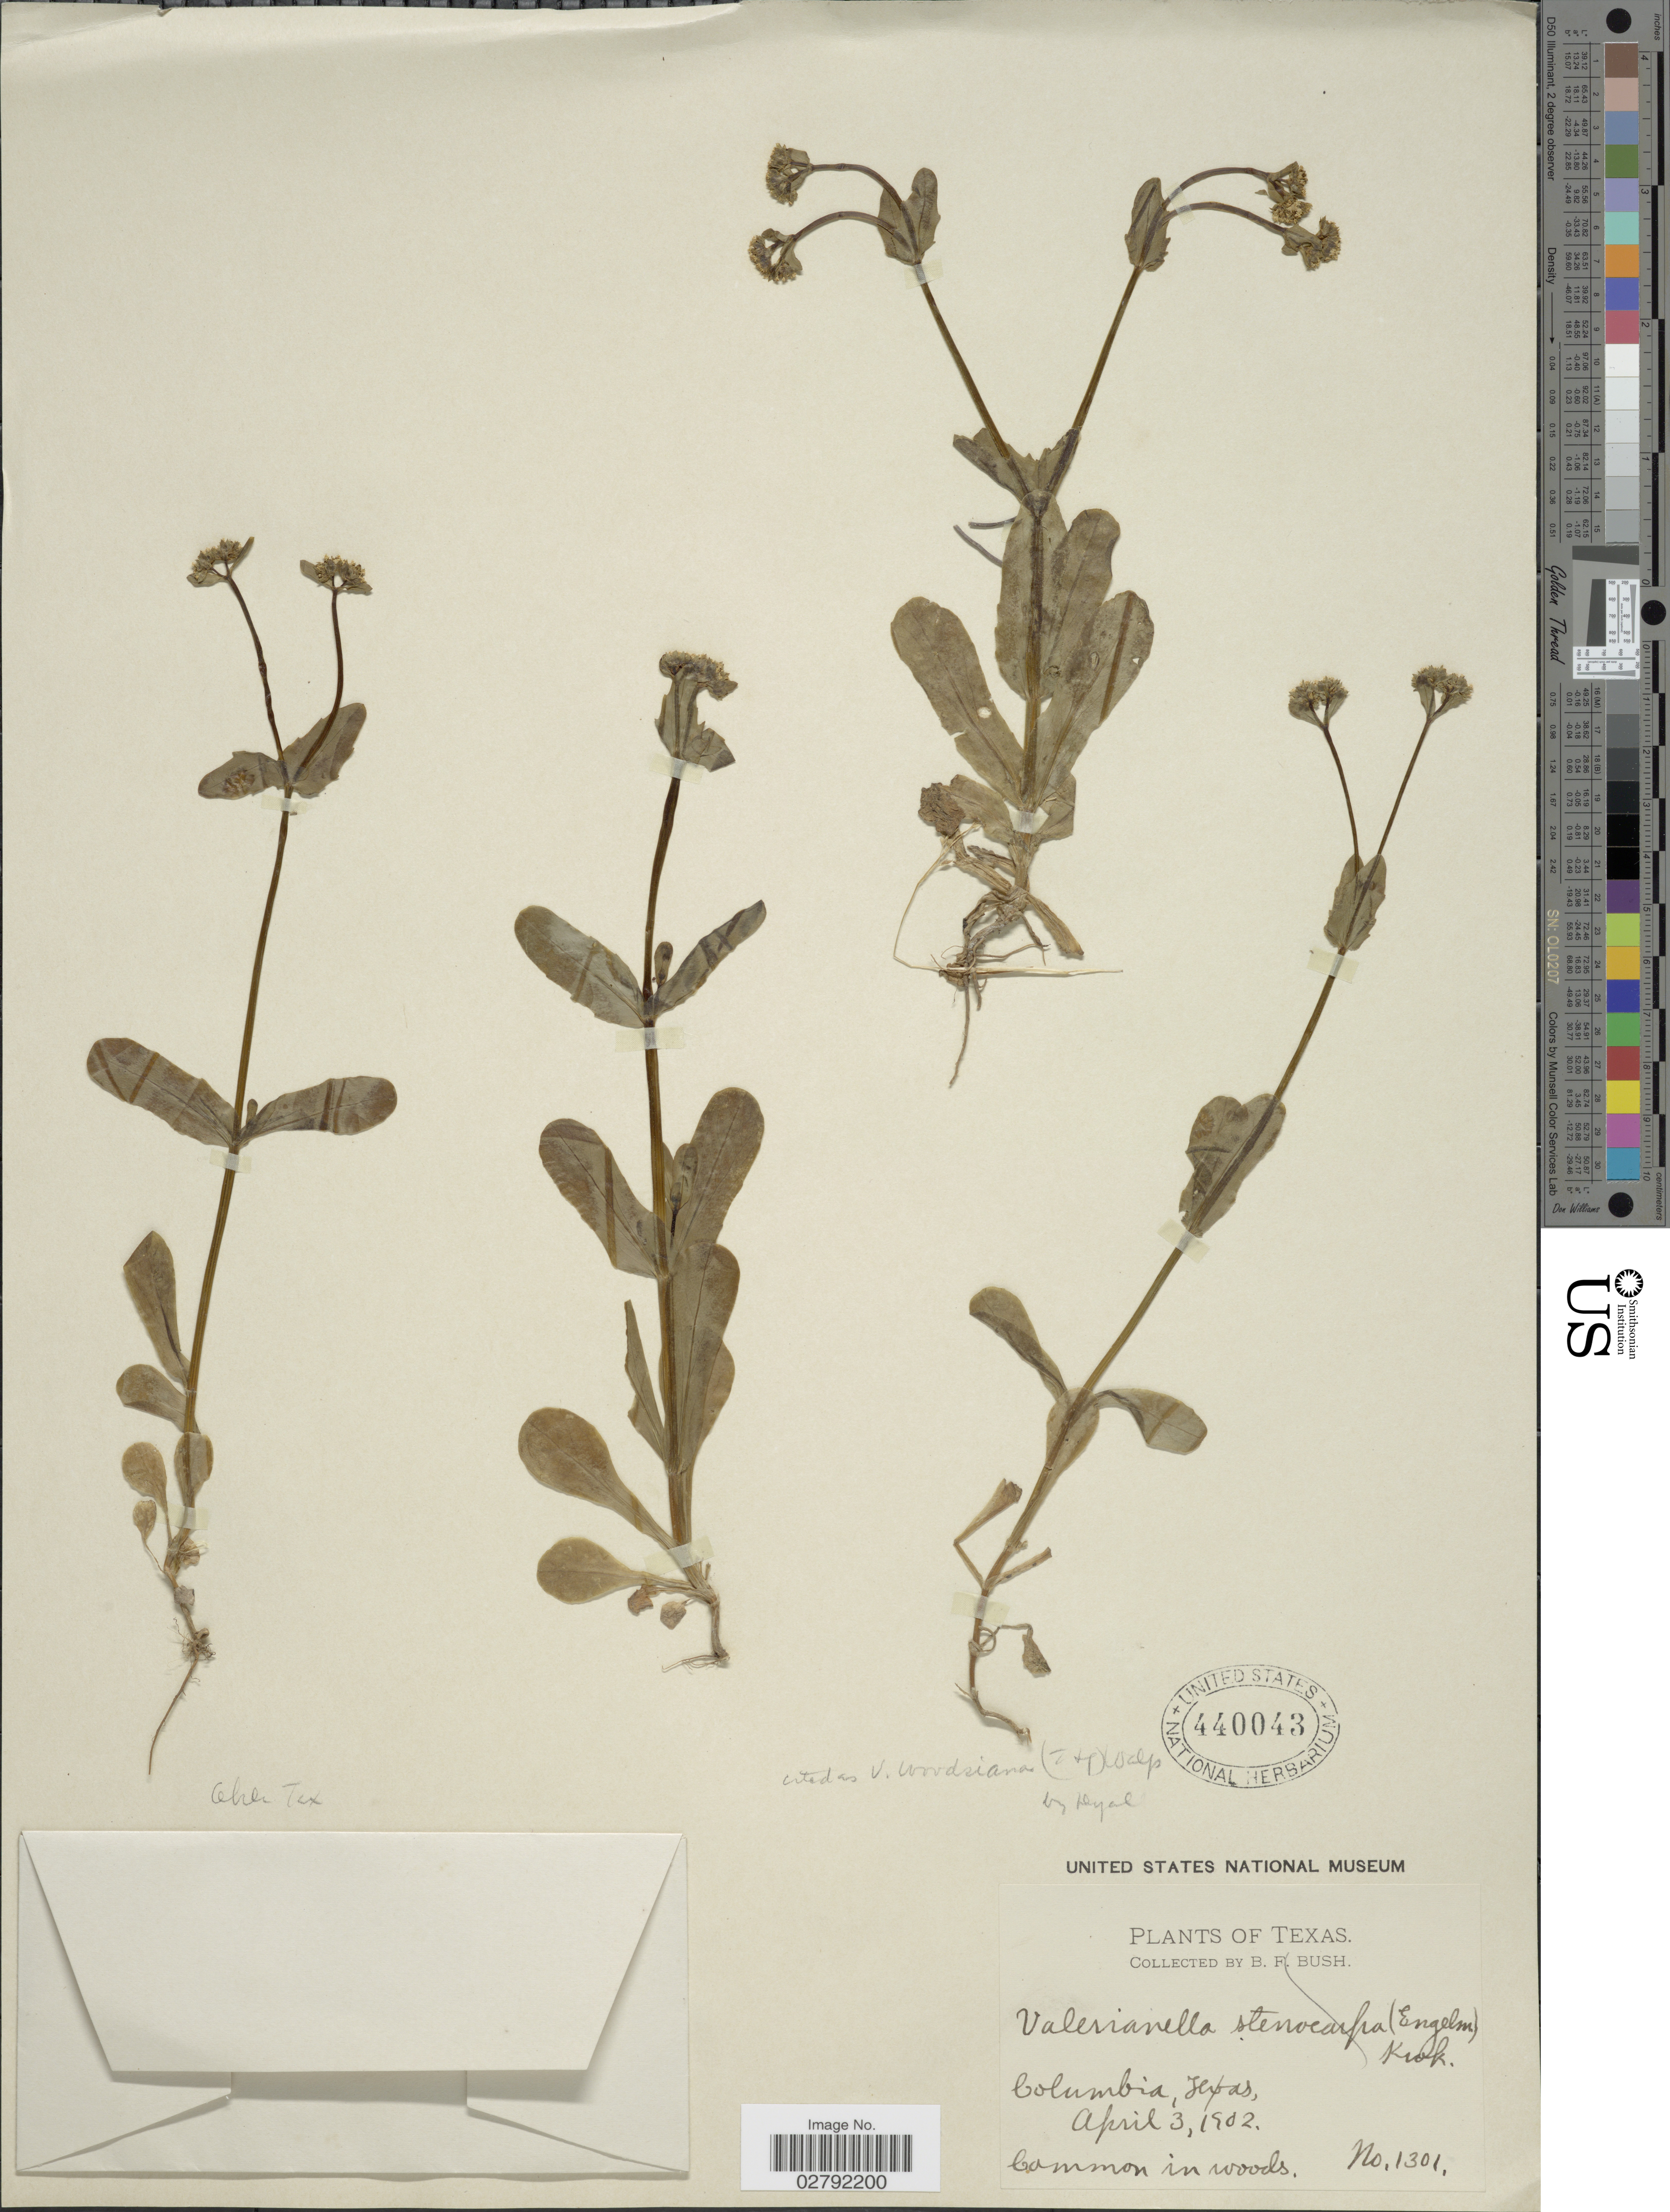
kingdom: Plantae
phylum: Tracheophyta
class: Magnoliopsida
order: Dipsacales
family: Caprifoliaceae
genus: Valerianella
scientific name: Valerianella woodsiana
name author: Walf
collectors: B. F. Bush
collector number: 1301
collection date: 1902-04-03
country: United States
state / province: Texas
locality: Columbia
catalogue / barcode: US 440043